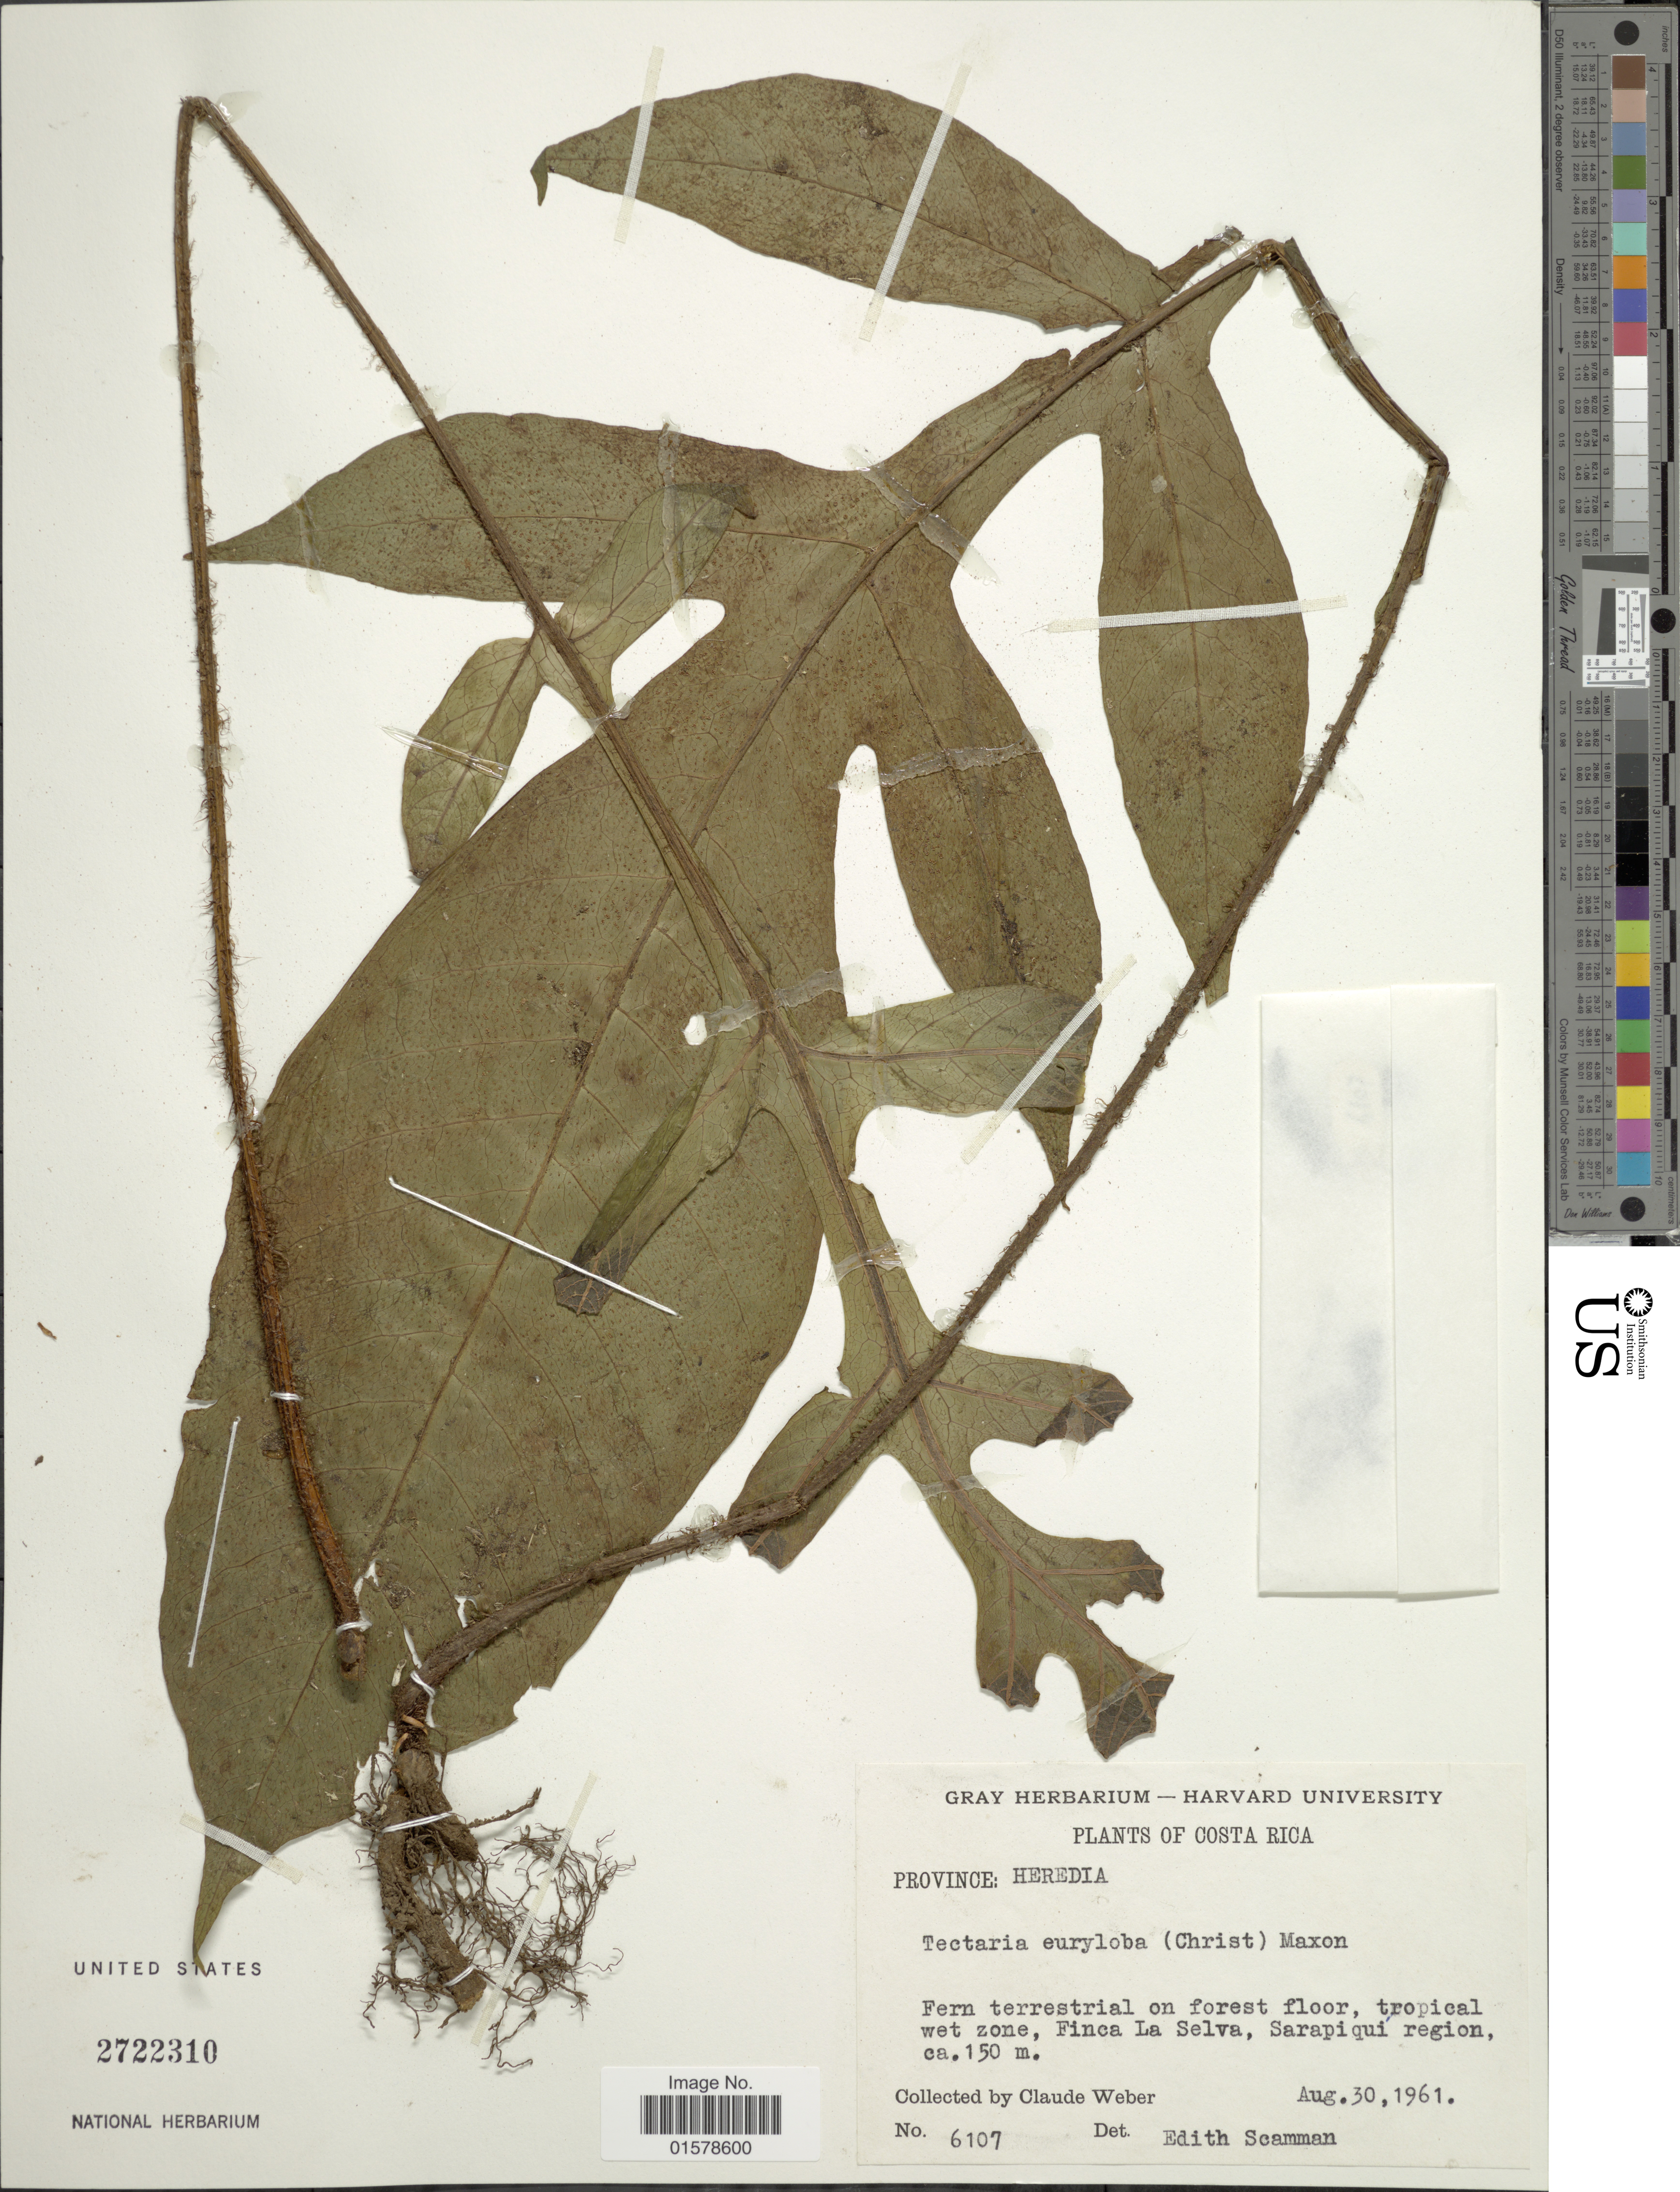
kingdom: Plantae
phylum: Tracheophyta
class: Polypodiopsida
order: Polypodiales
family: Tectariaceae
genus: Tectaria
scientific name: Tectaria nicotianifolia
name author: (Baker) C. Chr.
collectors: C. I. Weber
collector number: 6107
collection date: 1961-08-30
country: Costa Rica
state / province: Heredia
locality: Finca La Selva, Sarapiqui region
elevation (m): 150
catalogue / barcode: US 2722310